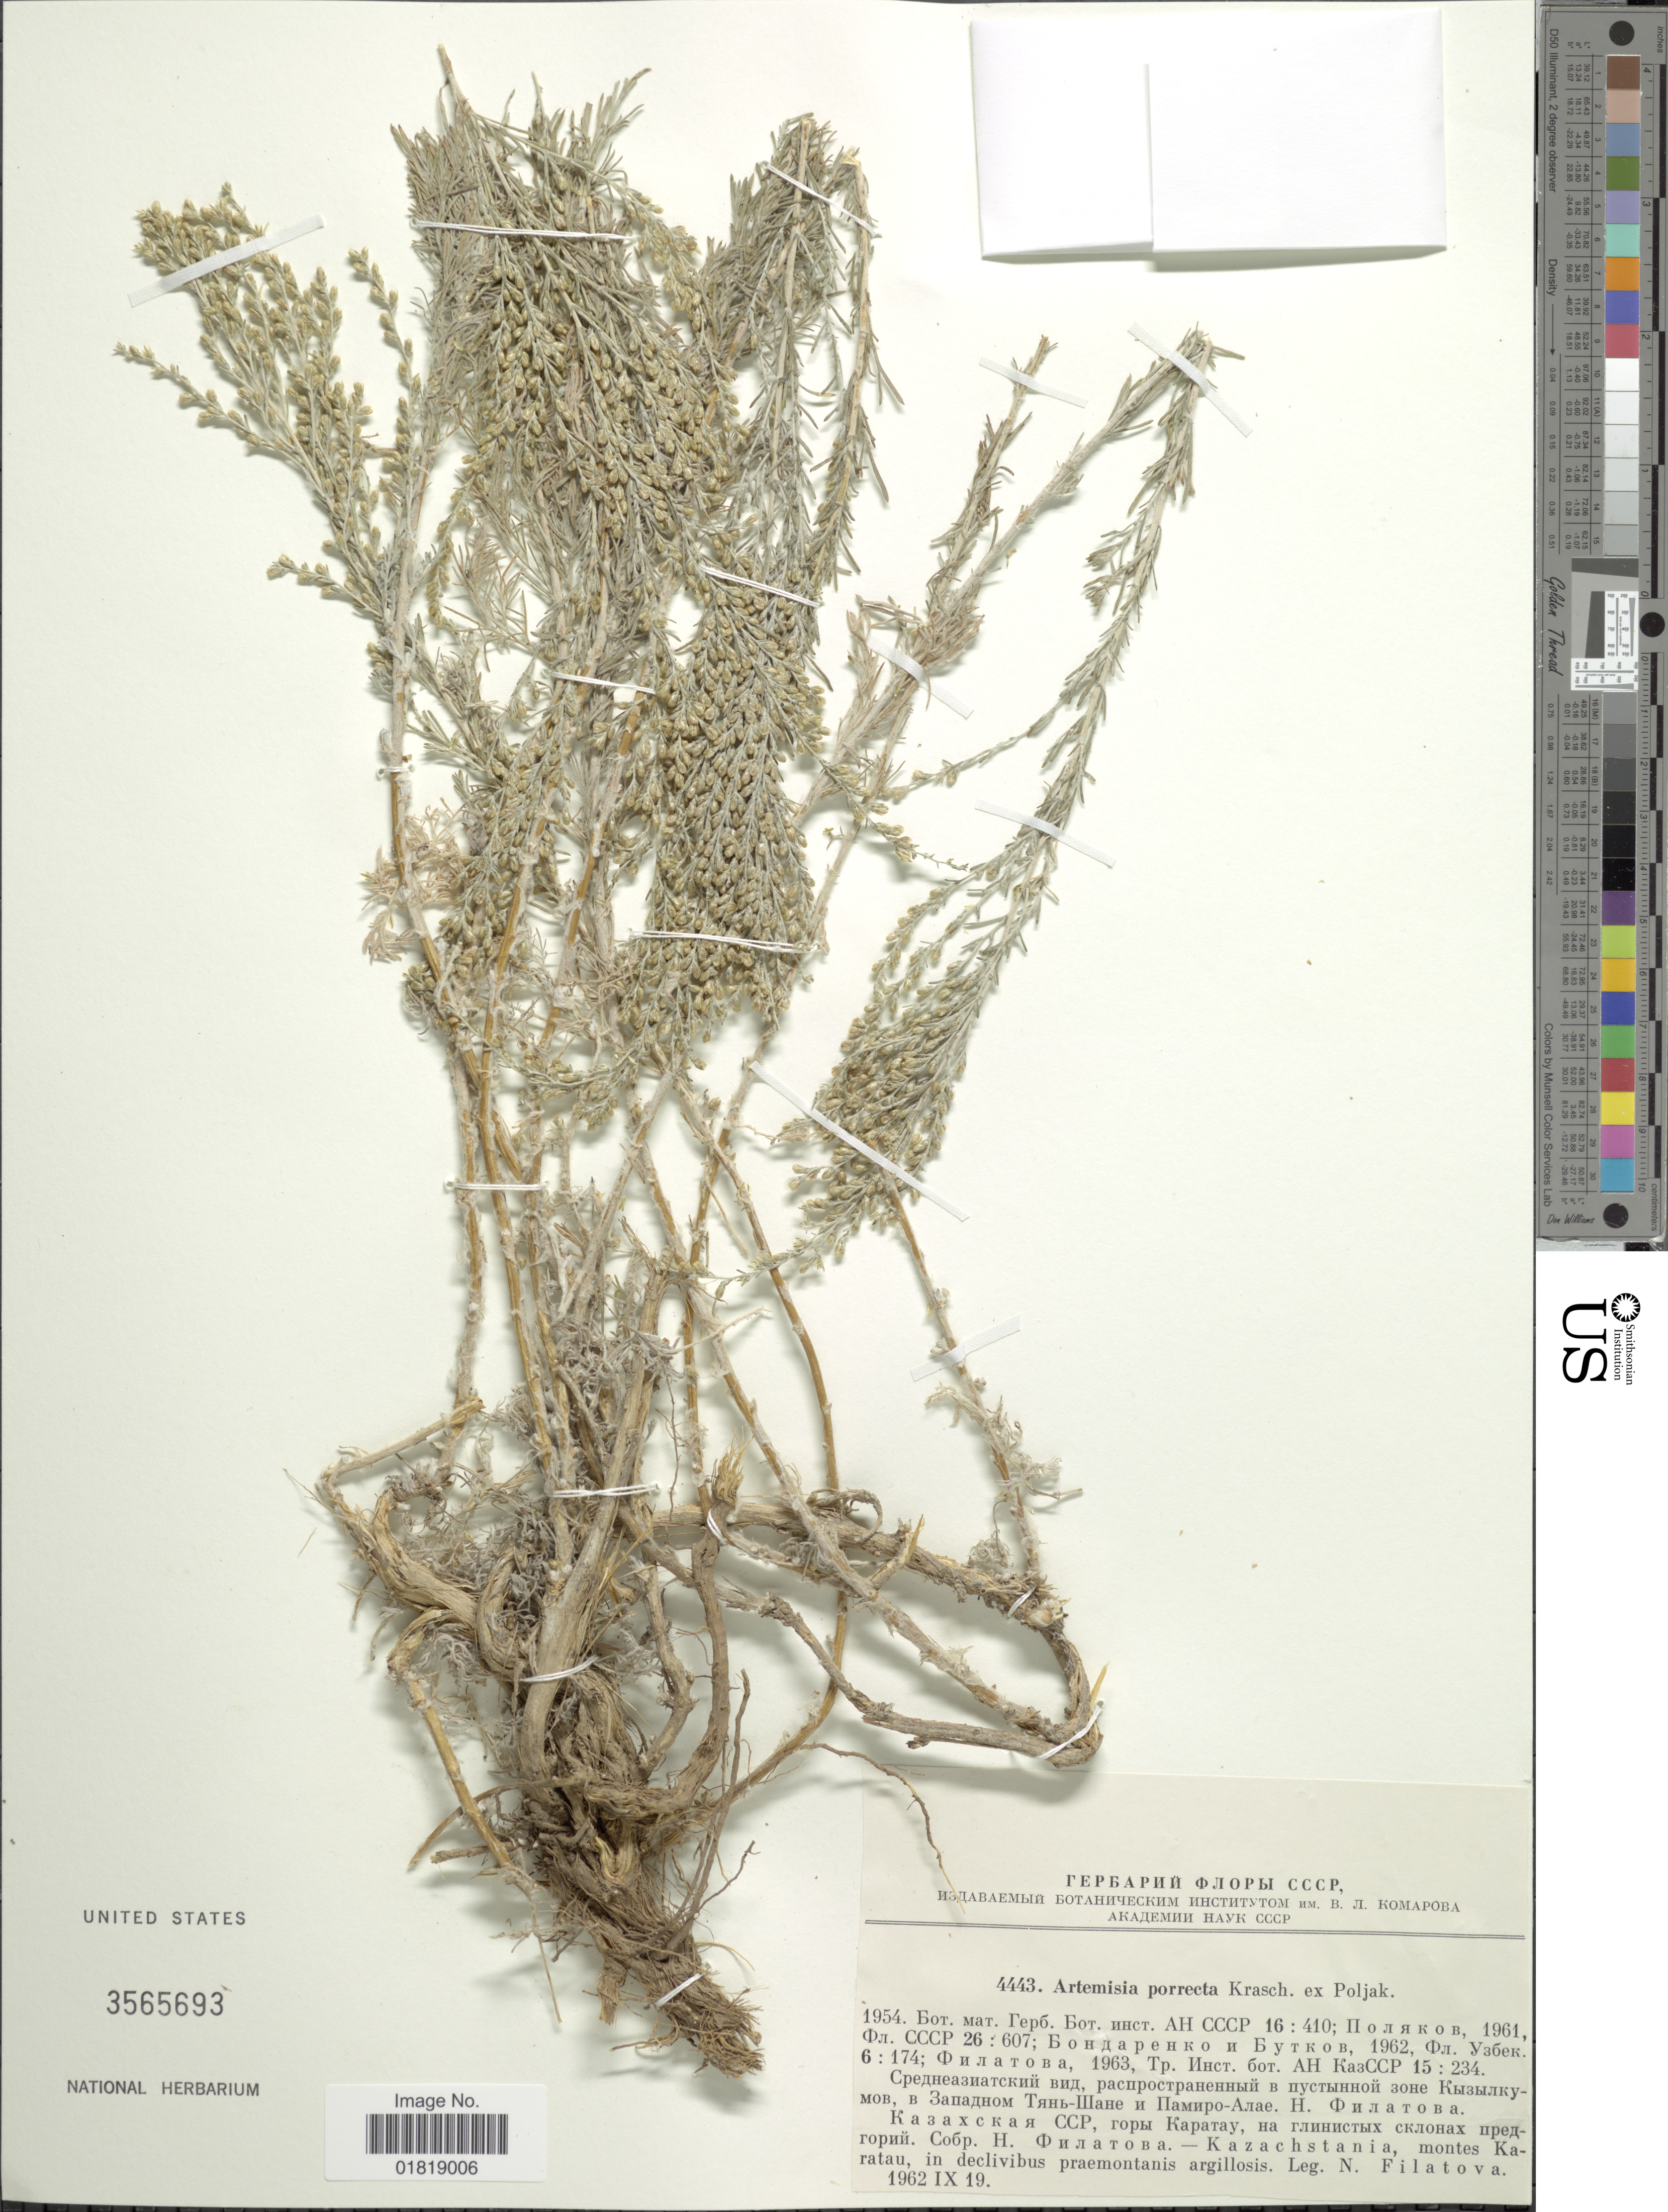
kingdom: Plantae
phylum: Tracheophyta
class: Magnoliopsida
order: Asterales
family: Asteraceae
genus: Artemisia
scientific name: Artemisia porrecta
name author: Krasch. ex Poljakov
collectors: N. Filatova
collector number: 4443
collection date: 1962-09-19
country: Kazakhstan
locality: Kazachstania, montes Karatau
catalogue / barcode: US 3565693